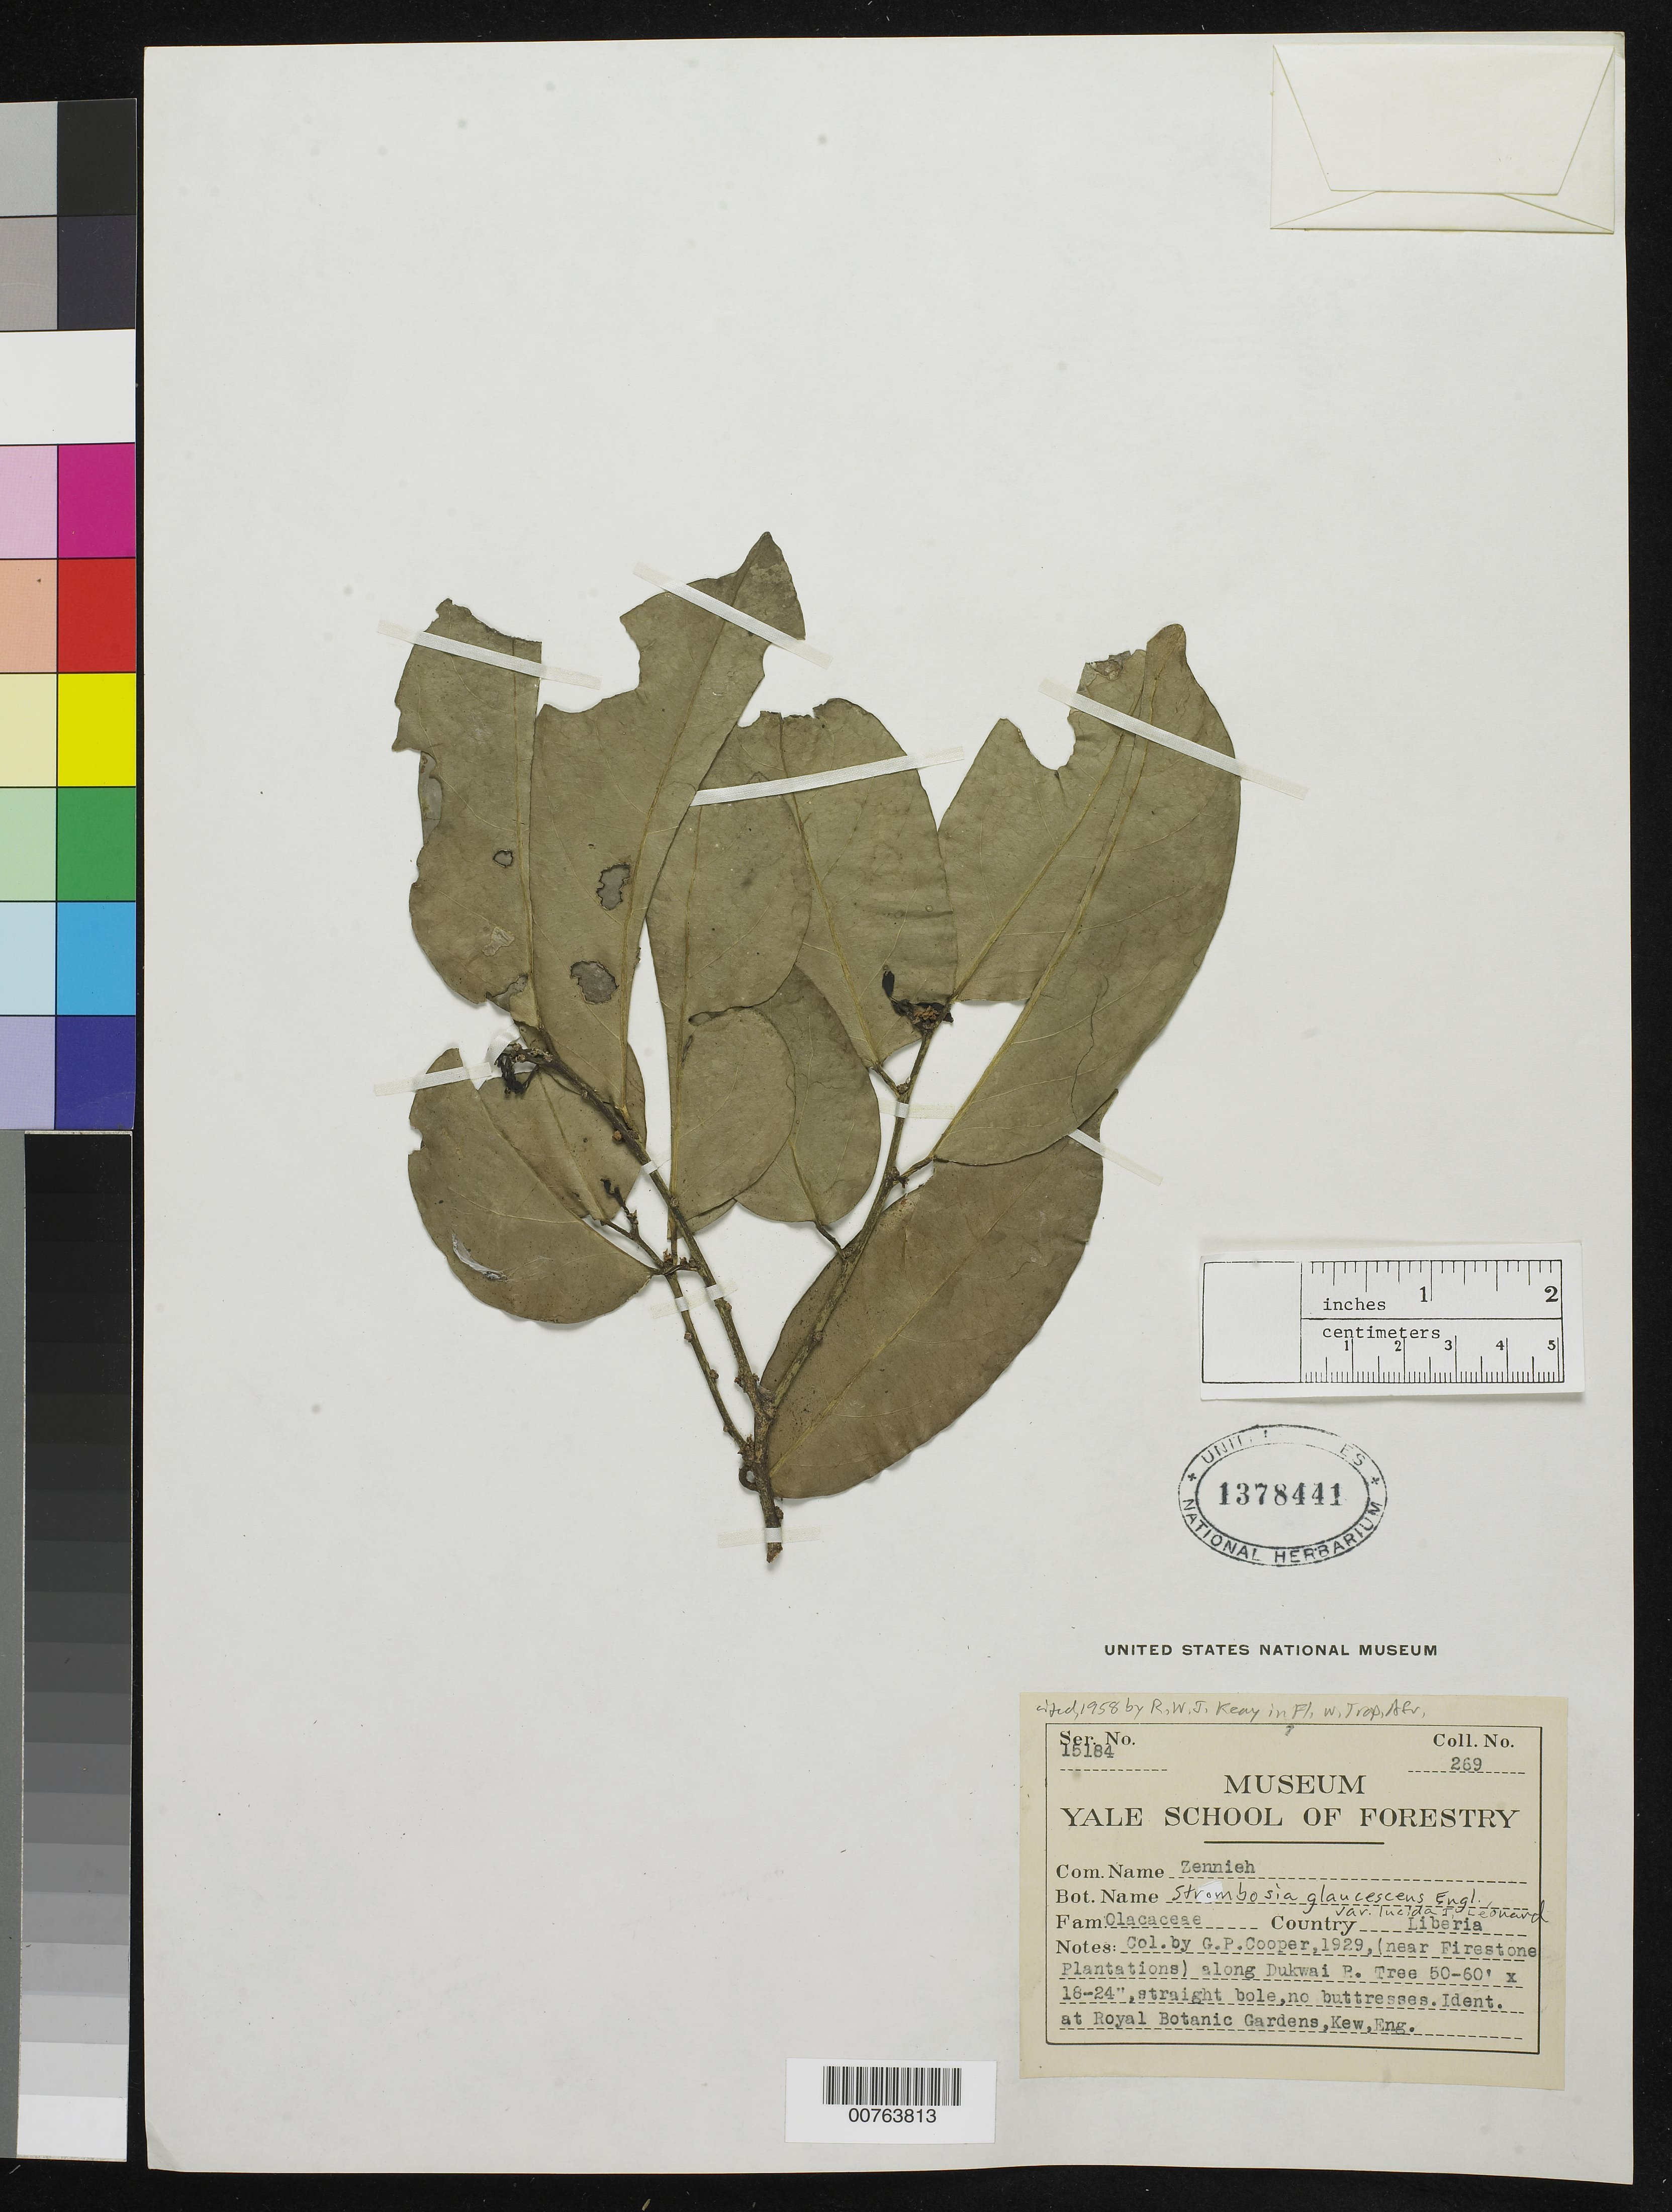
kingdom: Plantae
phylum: Tracheophyta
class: Magnoliopsida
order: Santalales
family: Strombosiaceae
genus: Strombosia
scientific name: Strombosia glaucescens var. lucida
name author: Engl.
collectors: G. Cooper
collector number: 269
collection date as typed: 1929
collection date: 1929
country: Liberia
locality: (near Firestone Plantations) along Dukwai River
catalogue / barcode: US 1378441